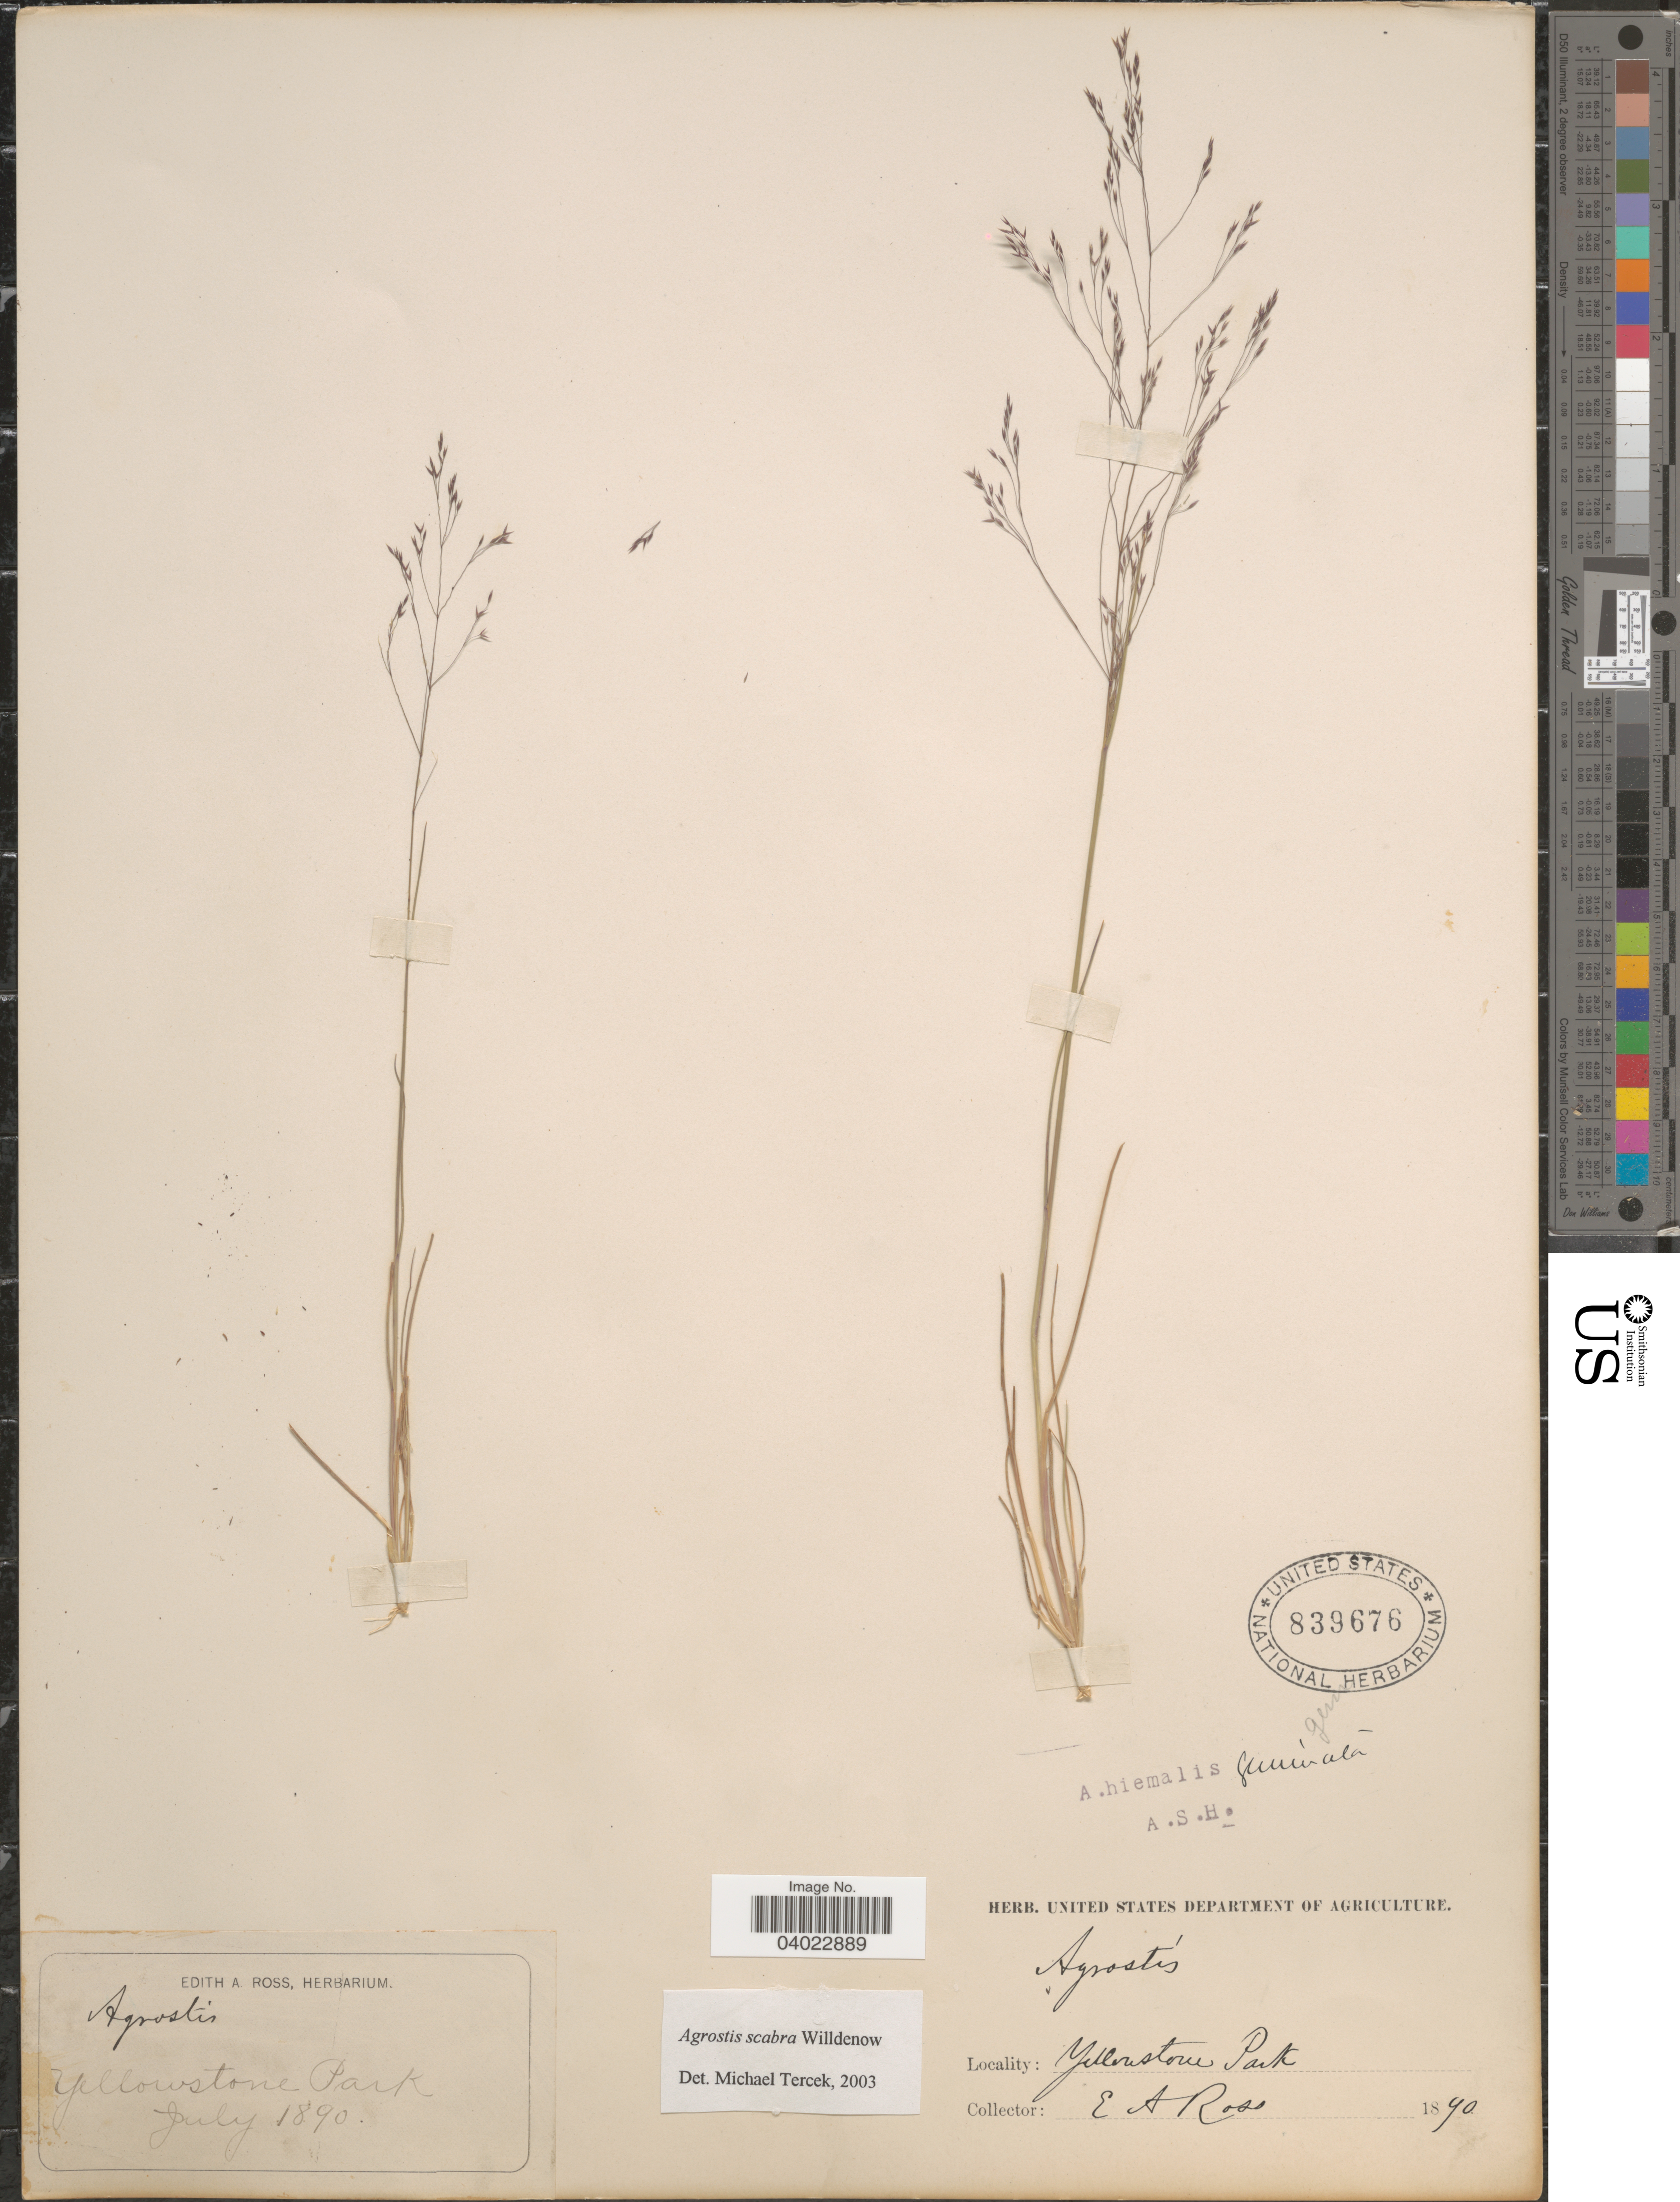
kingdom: Plantae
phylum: Tracheophyta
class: Liliopsida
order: Poales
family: Poaceae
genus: Agrostis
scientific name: Agrostis scabra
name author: Willd.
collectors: E. Ross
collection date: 1890-07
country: United States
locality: Yellowstone Park.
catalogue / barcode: US 839676